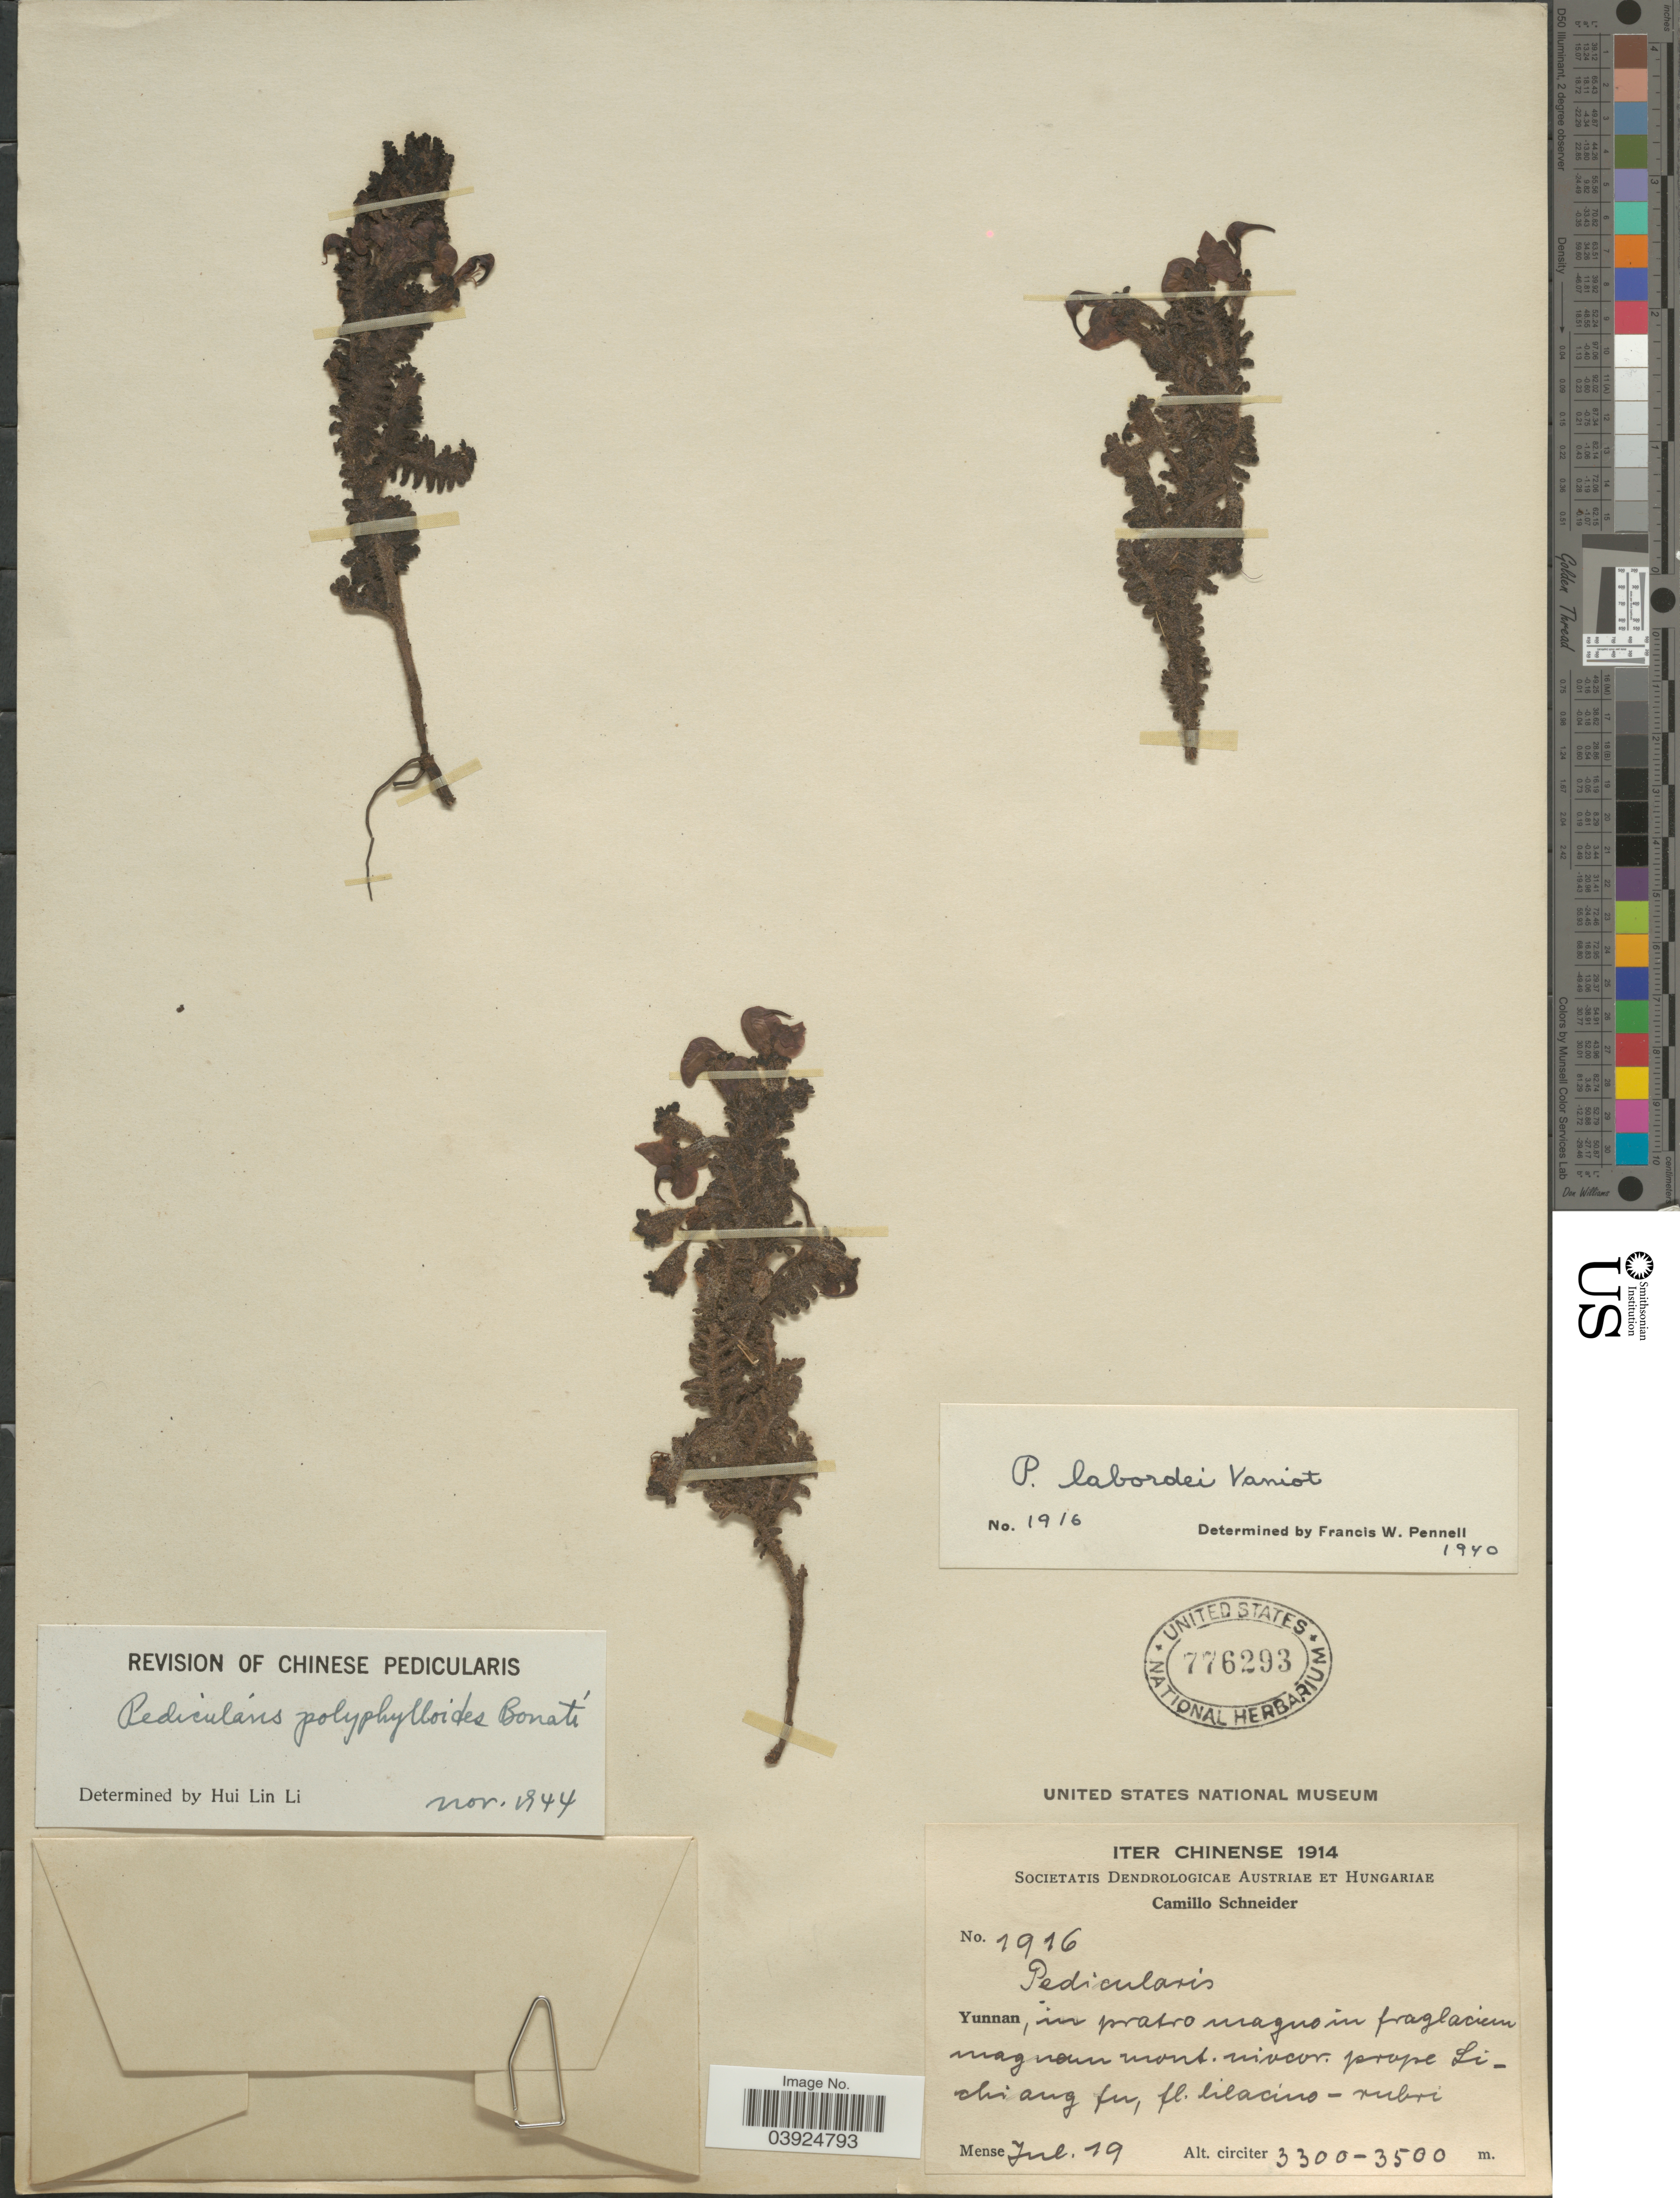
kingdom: Plantae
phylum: Tracheophyta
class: Magnoliopsida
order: Lamiales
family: Orobanchaceae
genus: Pedicularis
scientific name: Pedicularis polyphylloides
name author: Bonati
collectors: C. K. Schneider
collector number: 1916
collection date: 1914-07-19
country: China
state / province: Yunnan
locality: In pratro magnoin fraglaciun magnam mont. niveor. prope Lichiang fu.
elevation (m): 3300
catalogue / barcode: US 776293